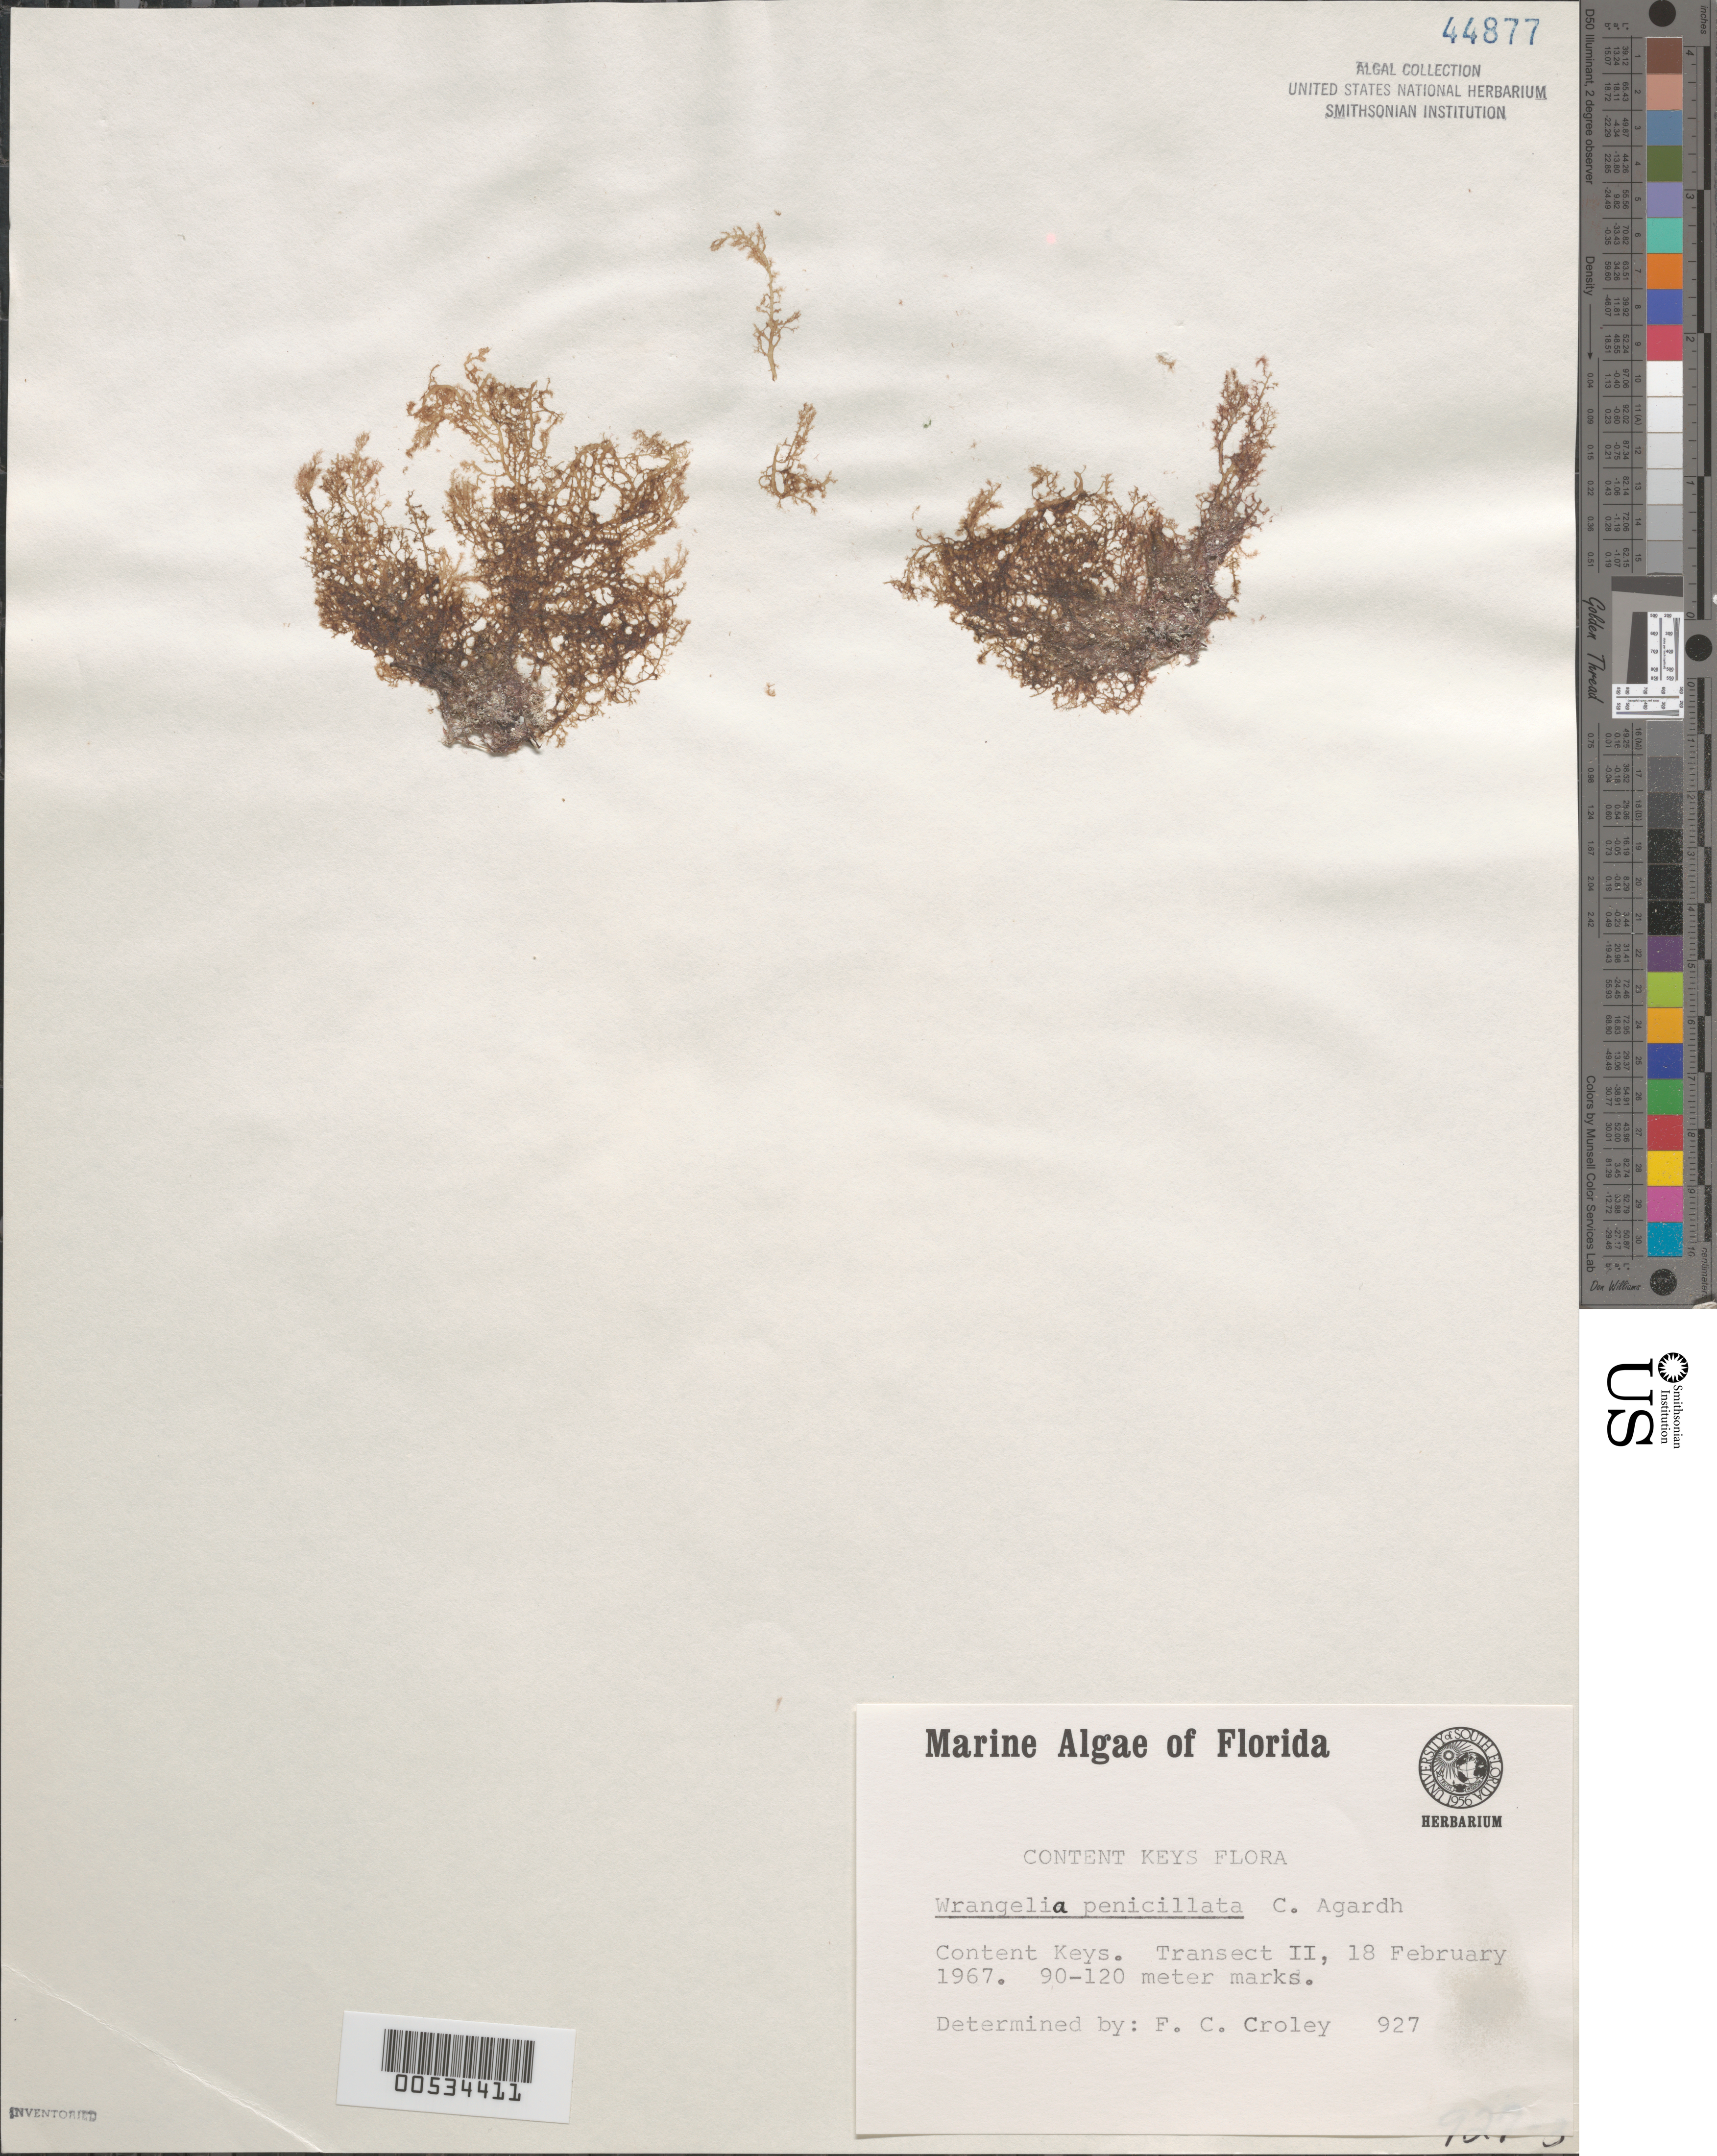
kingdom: Plantae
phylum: Rhodophyta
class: Florideophyceae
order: Ceramiales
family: Wrangeliaceae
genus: Wrangelia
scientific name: Wrangelia penicillata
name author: (C. Agardh) C. Agardh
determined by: Croley, F. C.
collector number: FCC 927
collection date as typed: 18 Feb 1967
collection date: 1967-02-18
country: United States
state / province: Florida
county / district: Monroe County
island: Content Keys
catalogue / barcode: US 44877